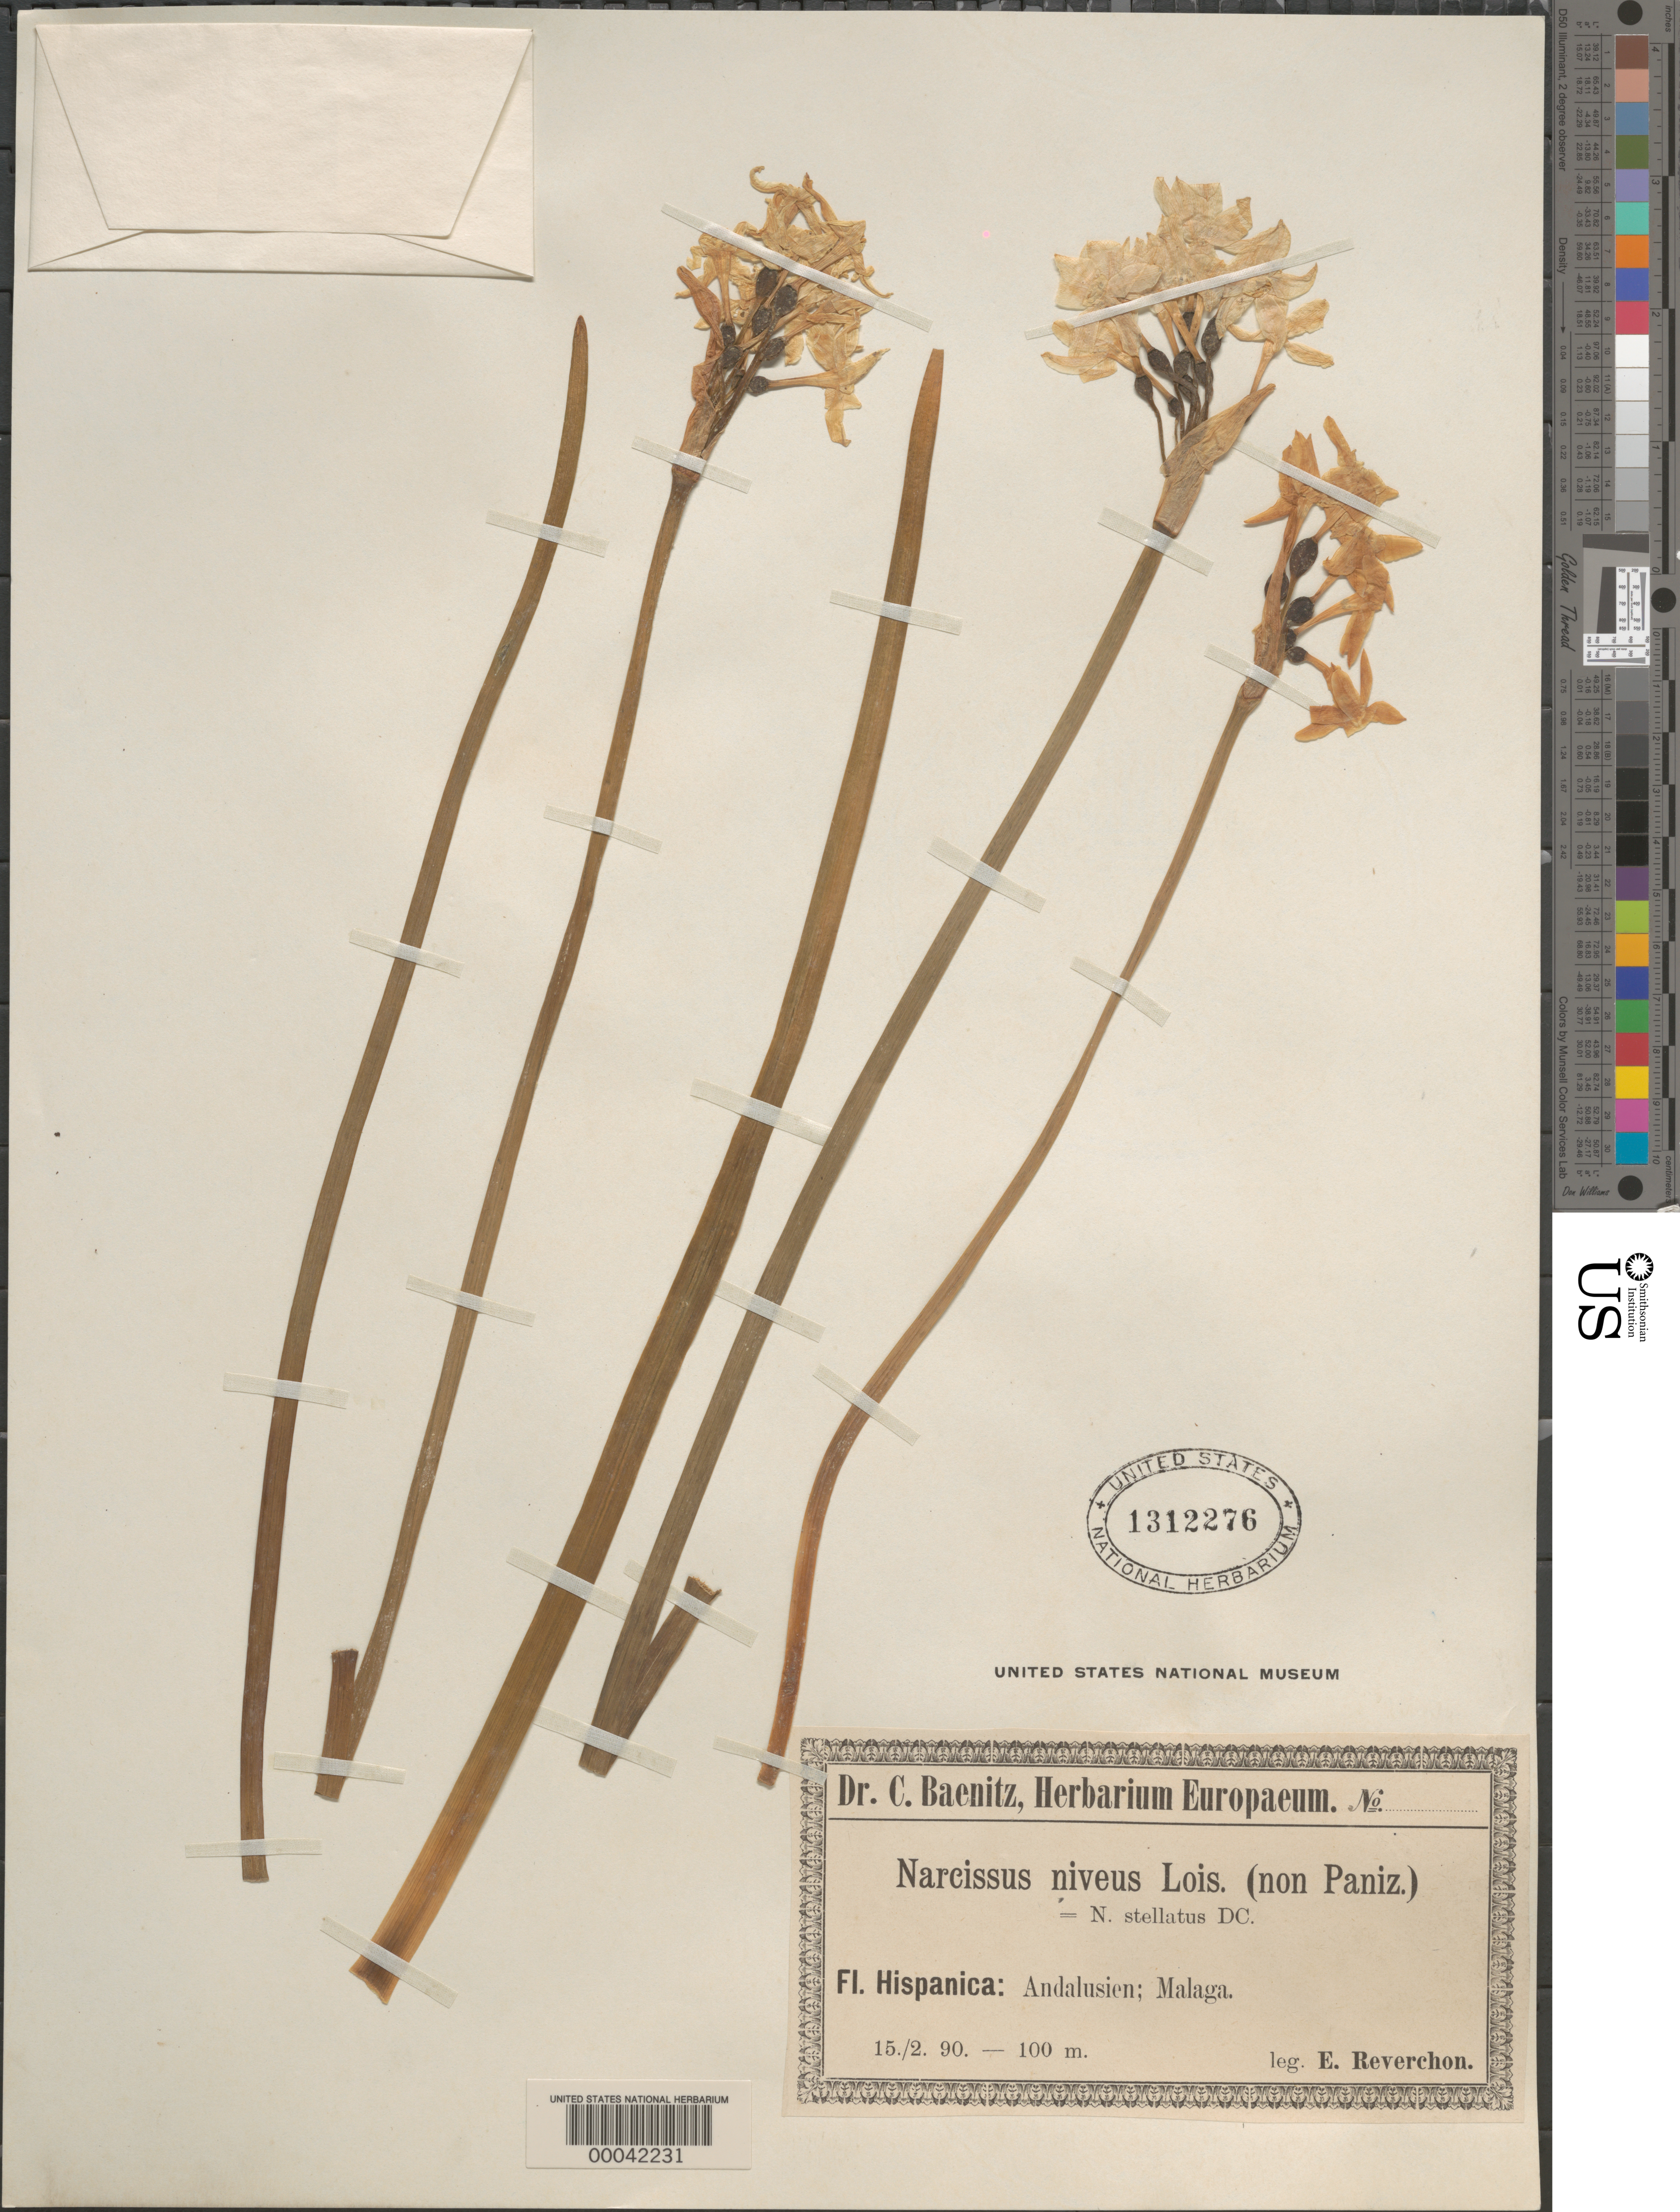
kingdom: Plantae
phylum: Tracheophyta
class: Liliopsida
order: Asparagales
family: Amaryllidaceae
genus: Narcissus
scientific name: Narcissus niveus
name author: Loisel.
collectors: E. Reverchon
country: Spain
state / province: Andalucia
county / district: Malaga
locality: Andalusien; malaga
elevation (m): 100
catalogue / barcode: US 1312276